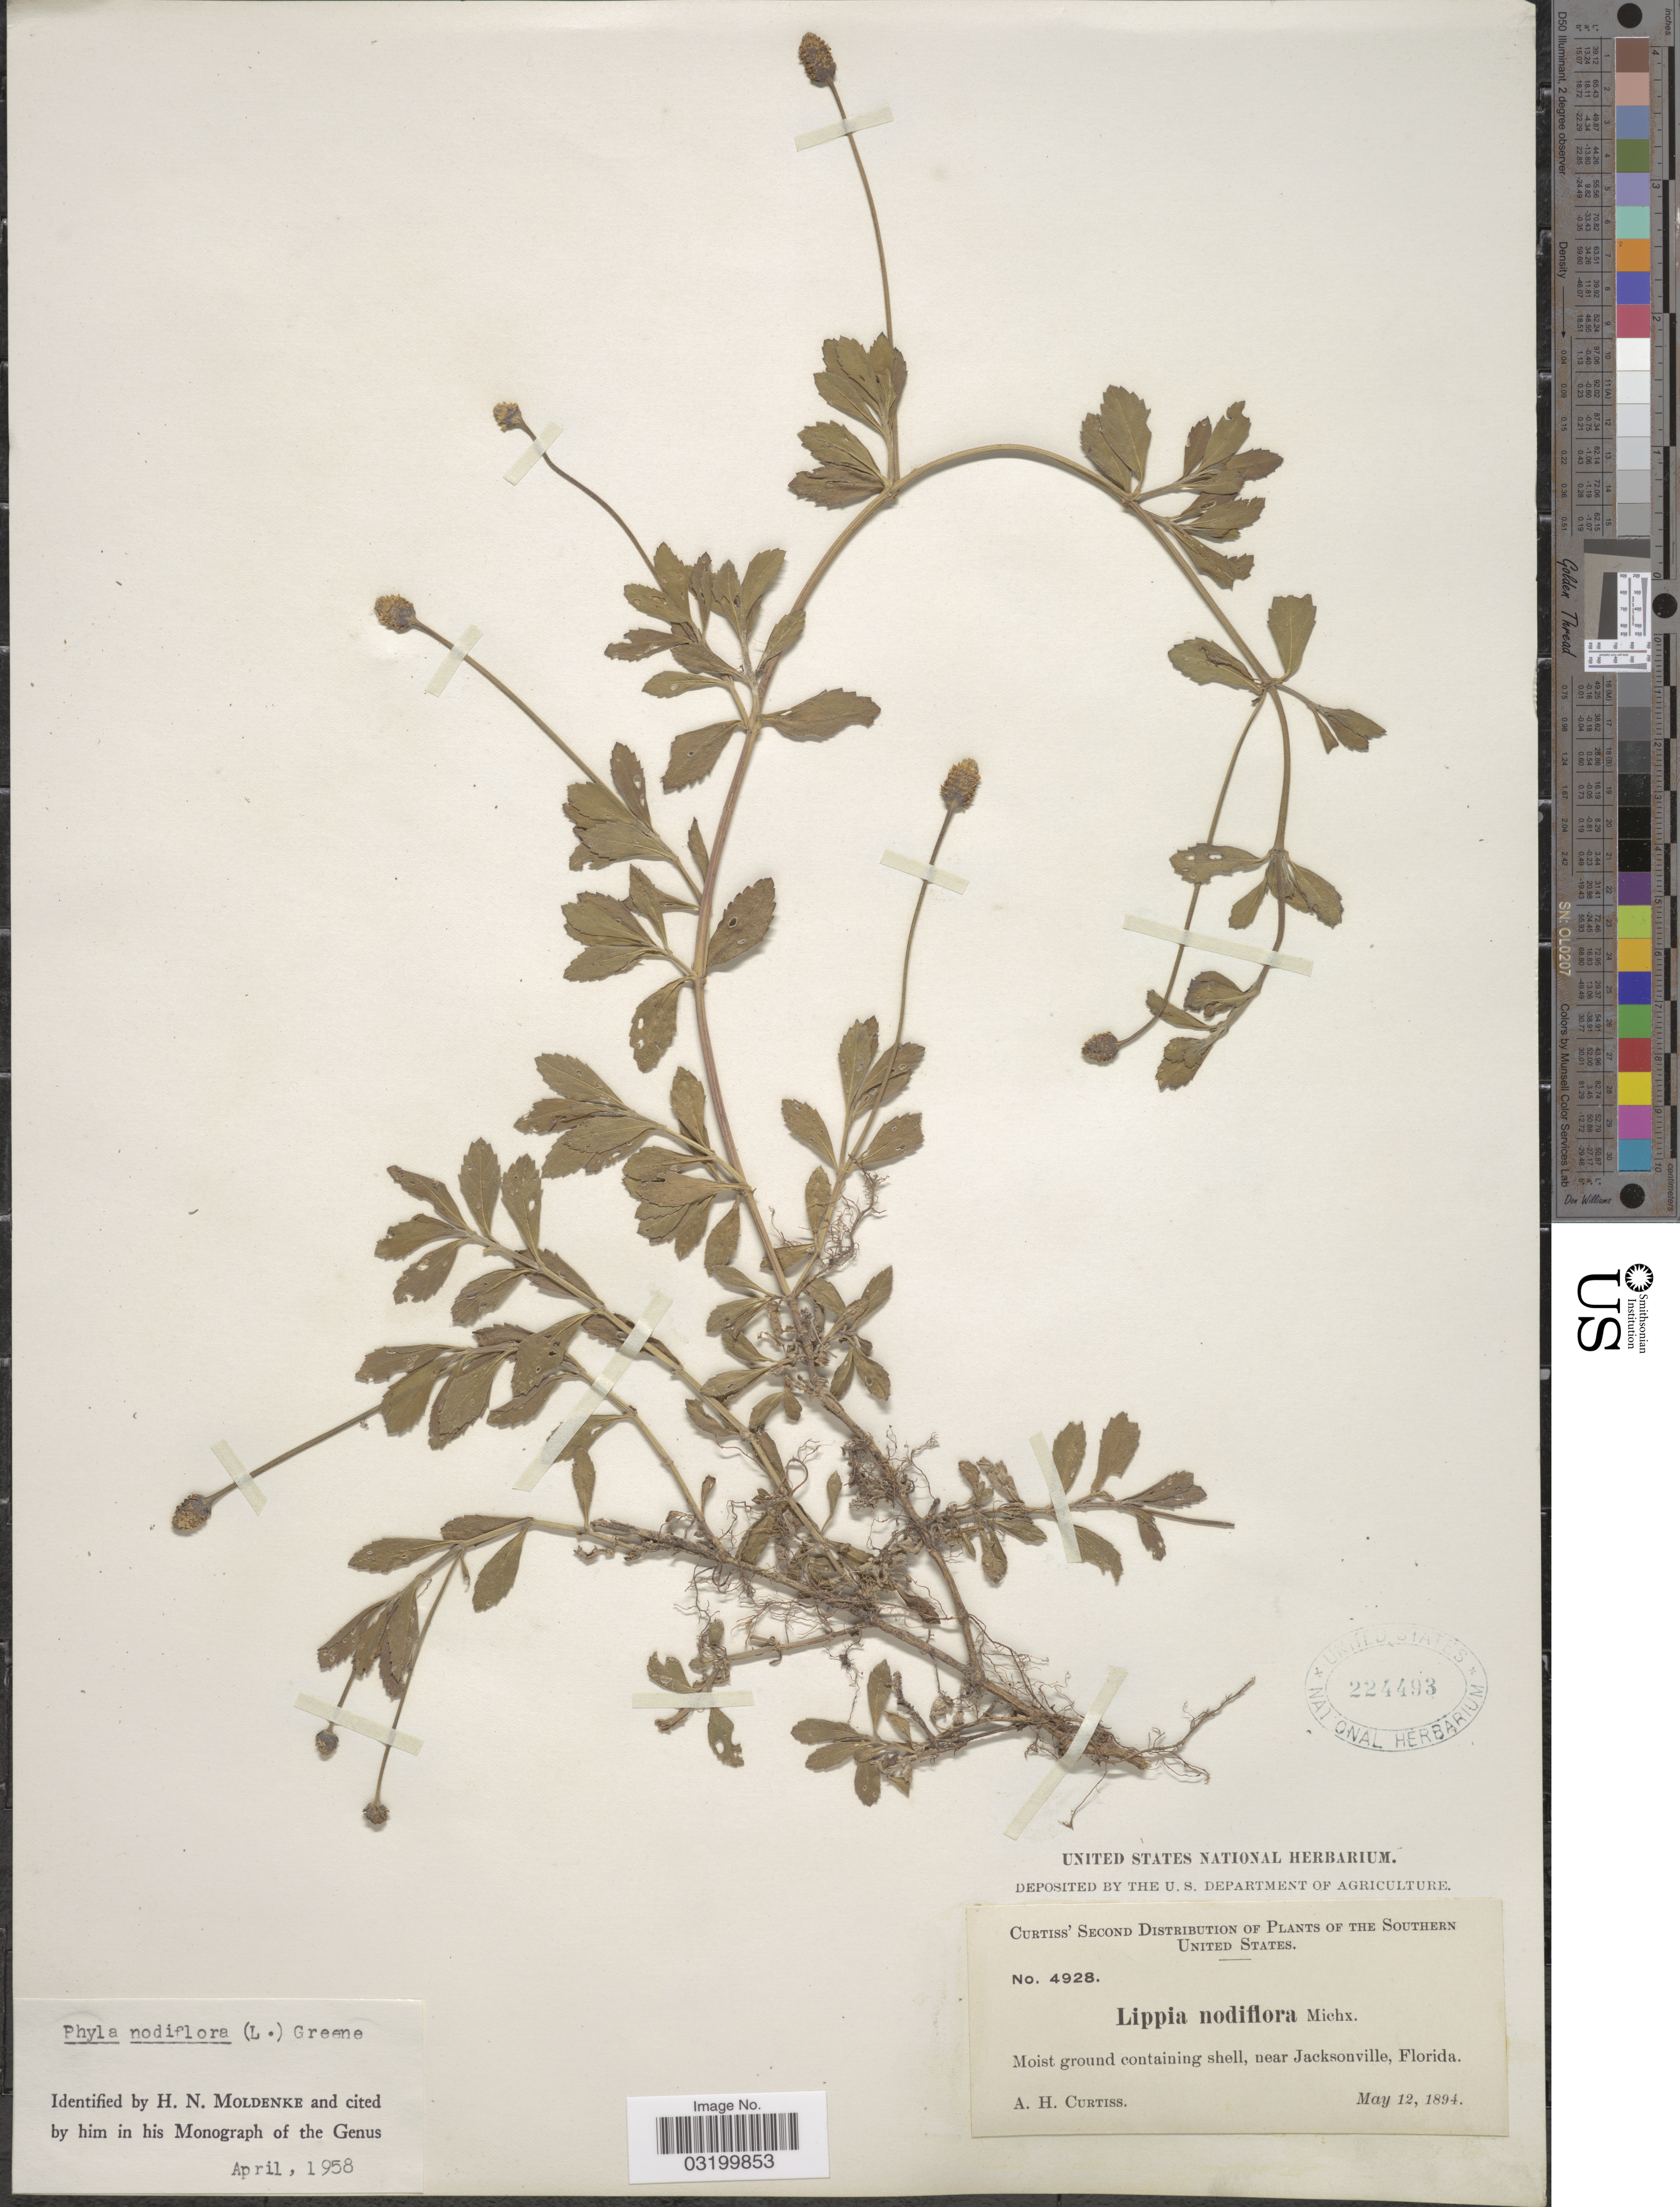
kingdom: Plantae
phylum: Tracheophyta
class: Magnoliopsida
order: Lamiales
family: Verbenaceae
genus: Phyla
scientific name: Phyla nodiflora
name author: (L.) Greene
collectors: A. H. Curtiss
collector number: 4928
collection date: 1894-05-12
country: United States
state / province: Florida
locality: Southern United States. Near Jacksonville.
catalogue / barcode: US 224493